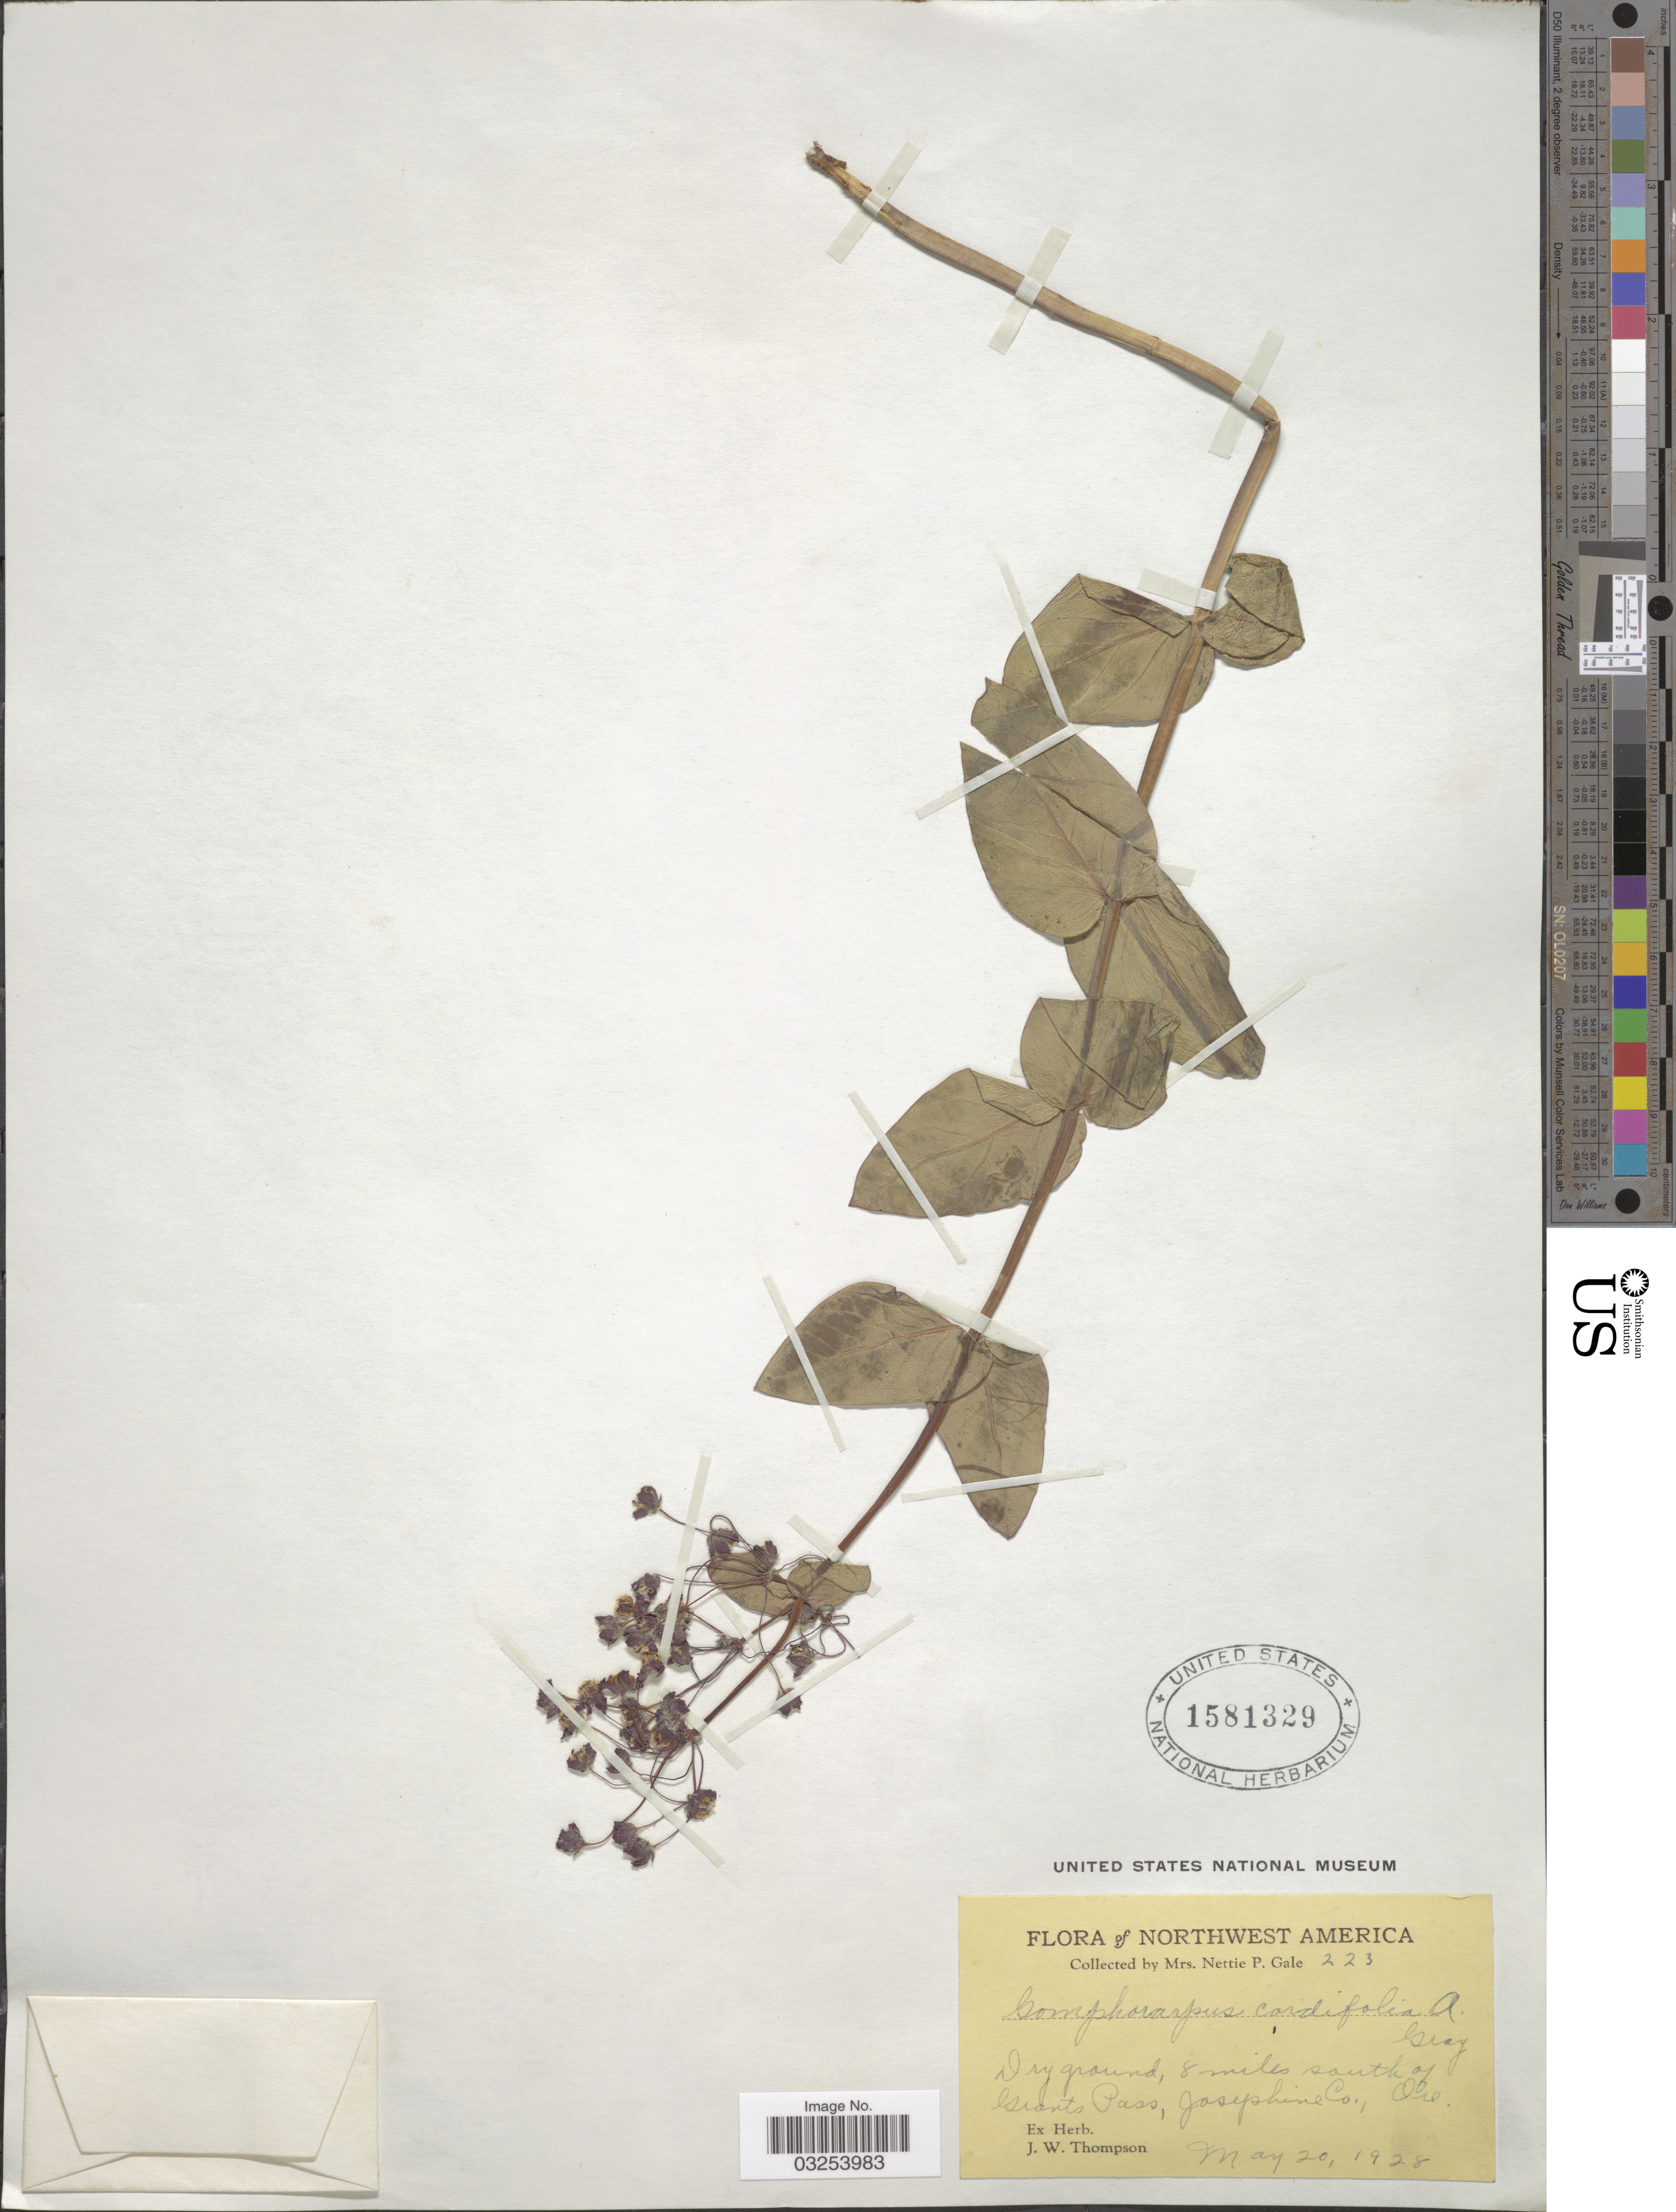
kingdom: Plantae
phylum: Tracheophyta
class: Magnoliopsida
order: Gentianales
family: Apocynaceae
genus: Asclepias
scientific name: Asclepias cordifolia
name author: (Benth.) Jeps.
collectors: N. Gale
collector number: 223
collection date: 1928-05-20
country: United States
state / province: Oregon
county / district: Josephine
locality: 8 miles south of Giants Pass, Josephine Co.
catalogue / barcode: US 1581329